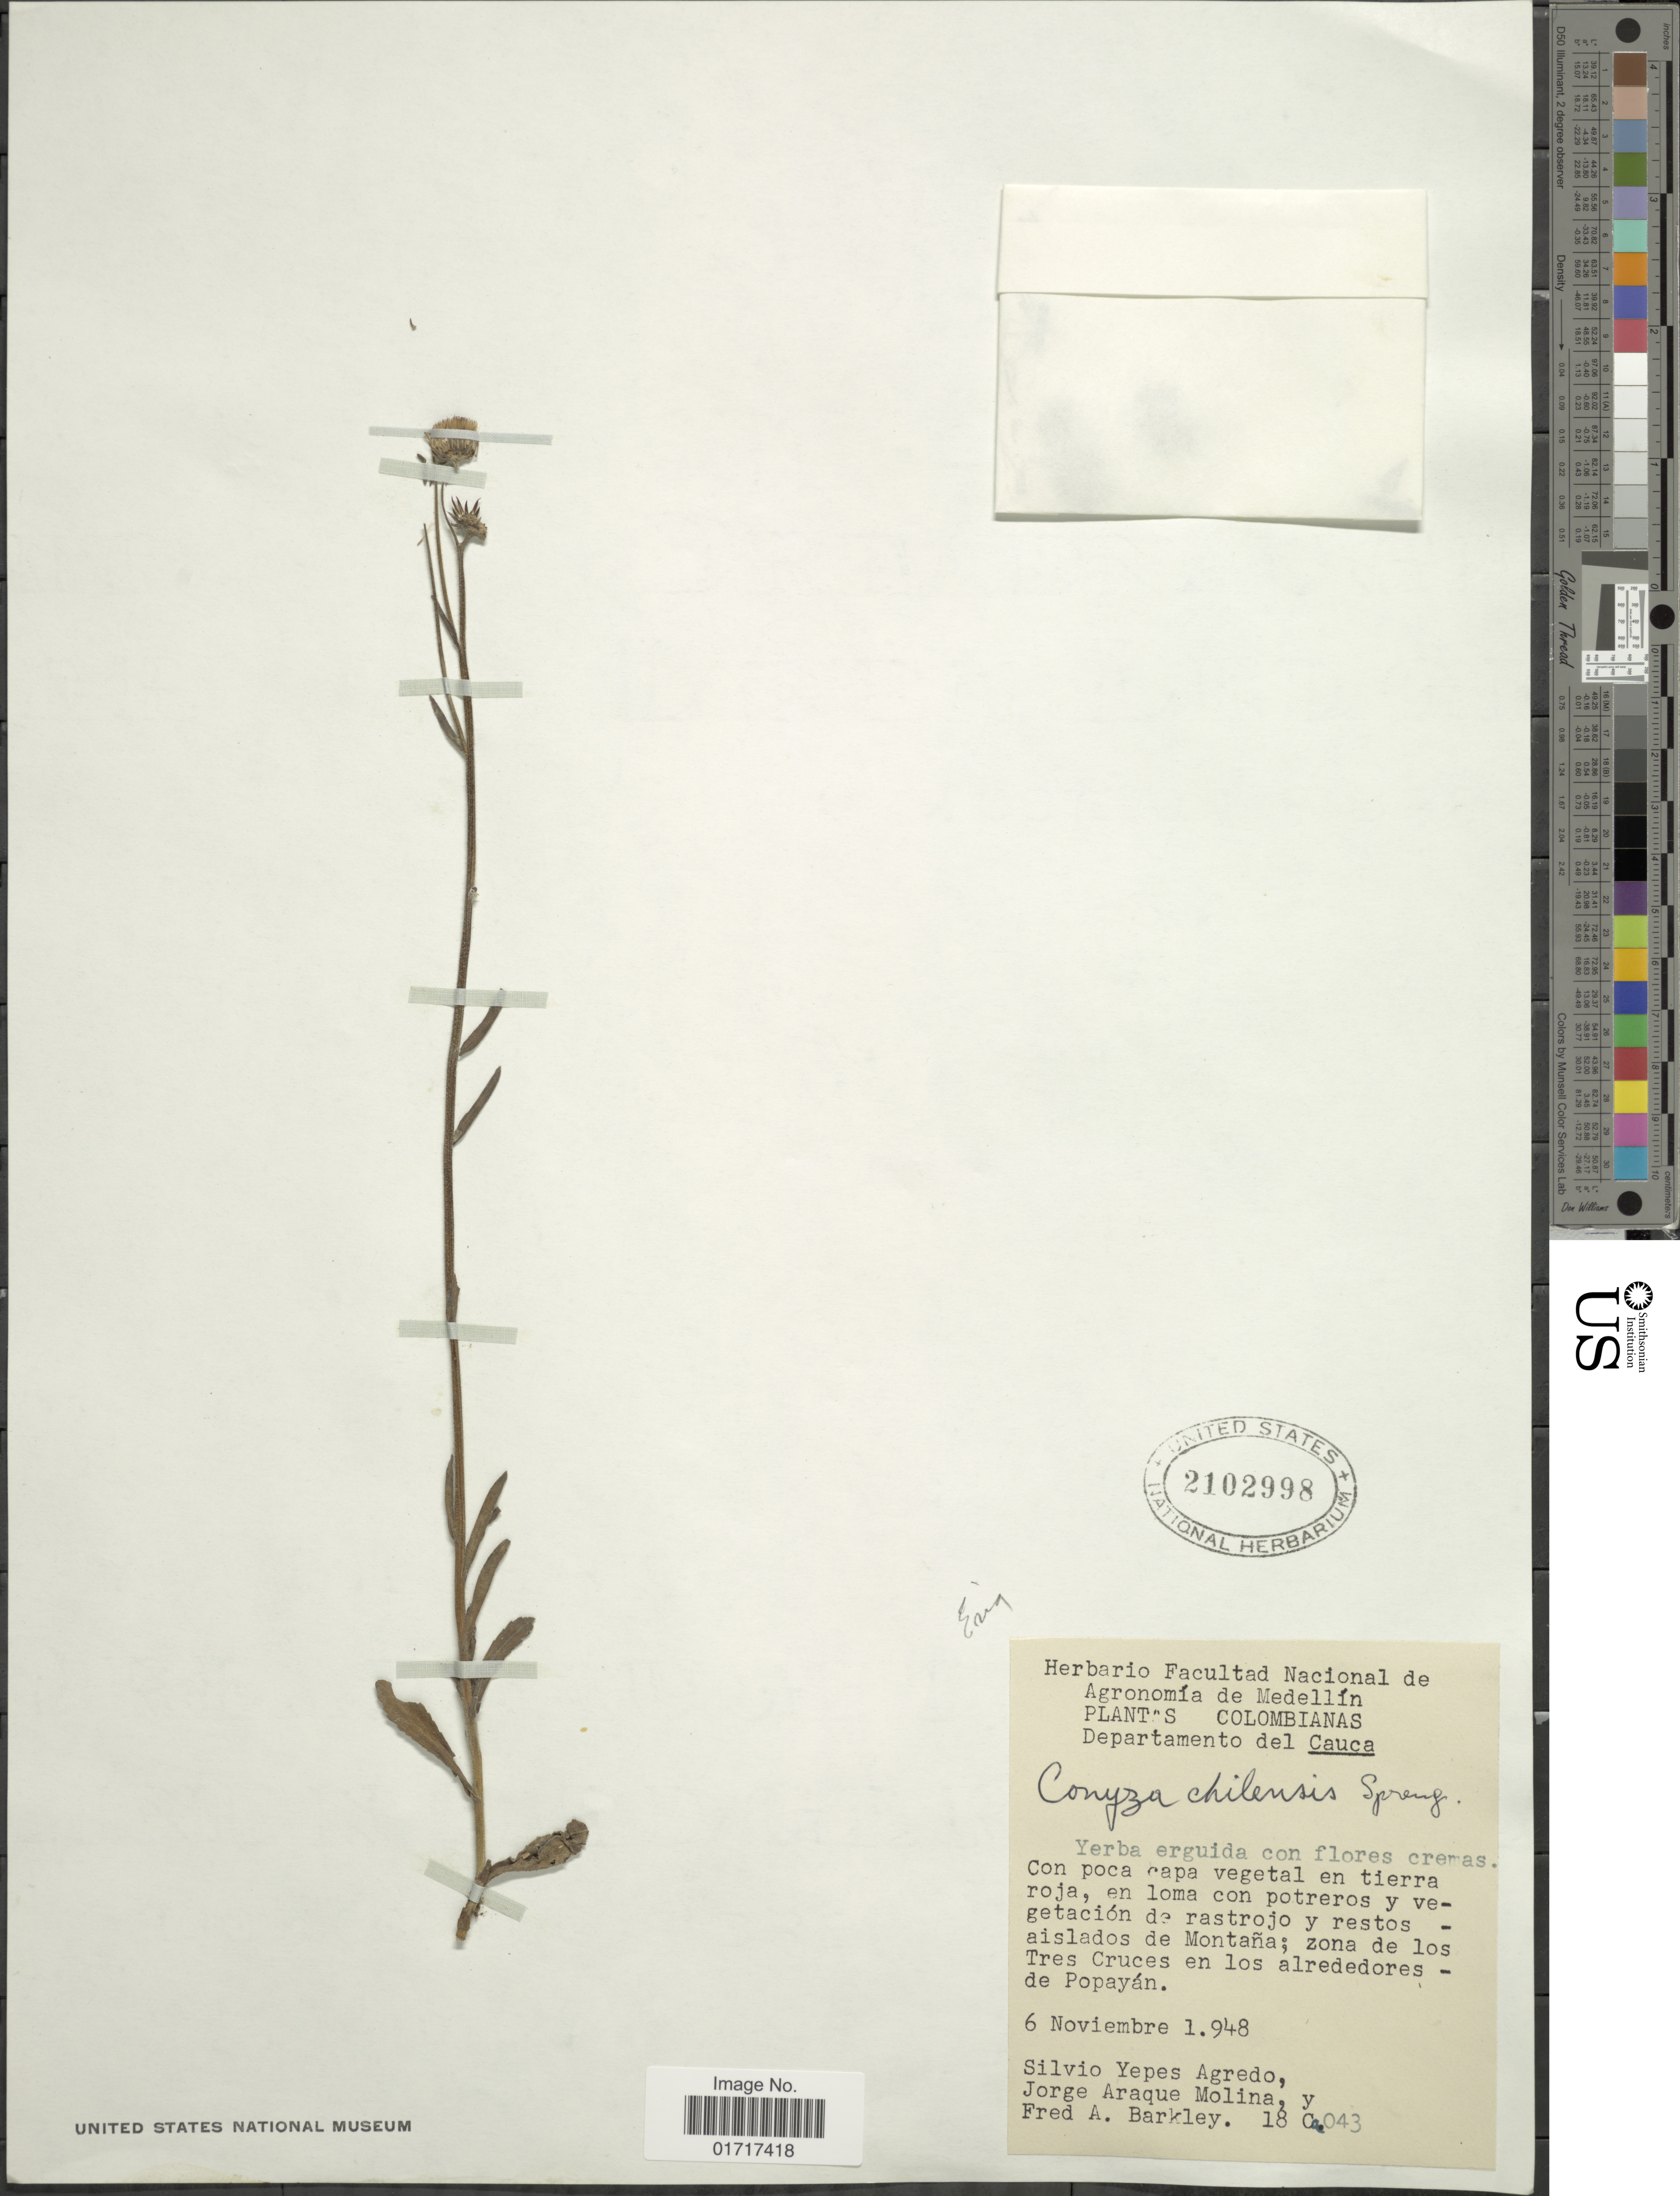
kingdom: Plantae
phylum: Tracheophyta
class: Magnoliopsida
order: Asterales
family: Asteraceae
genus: Conyza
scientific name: Conyza primulaefolia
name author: (Lam.) Cuatrec. & Lourteig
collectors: S. Yepes-Agredo, J. Araque Molina & F. A. Barkley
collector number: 18C043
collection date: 1948-11-06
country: Colombia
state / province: Cauca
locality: Departamento del Cauca. Zona de los Tres Cruces en los alredores - de Popayan.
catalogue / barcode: US 2102998